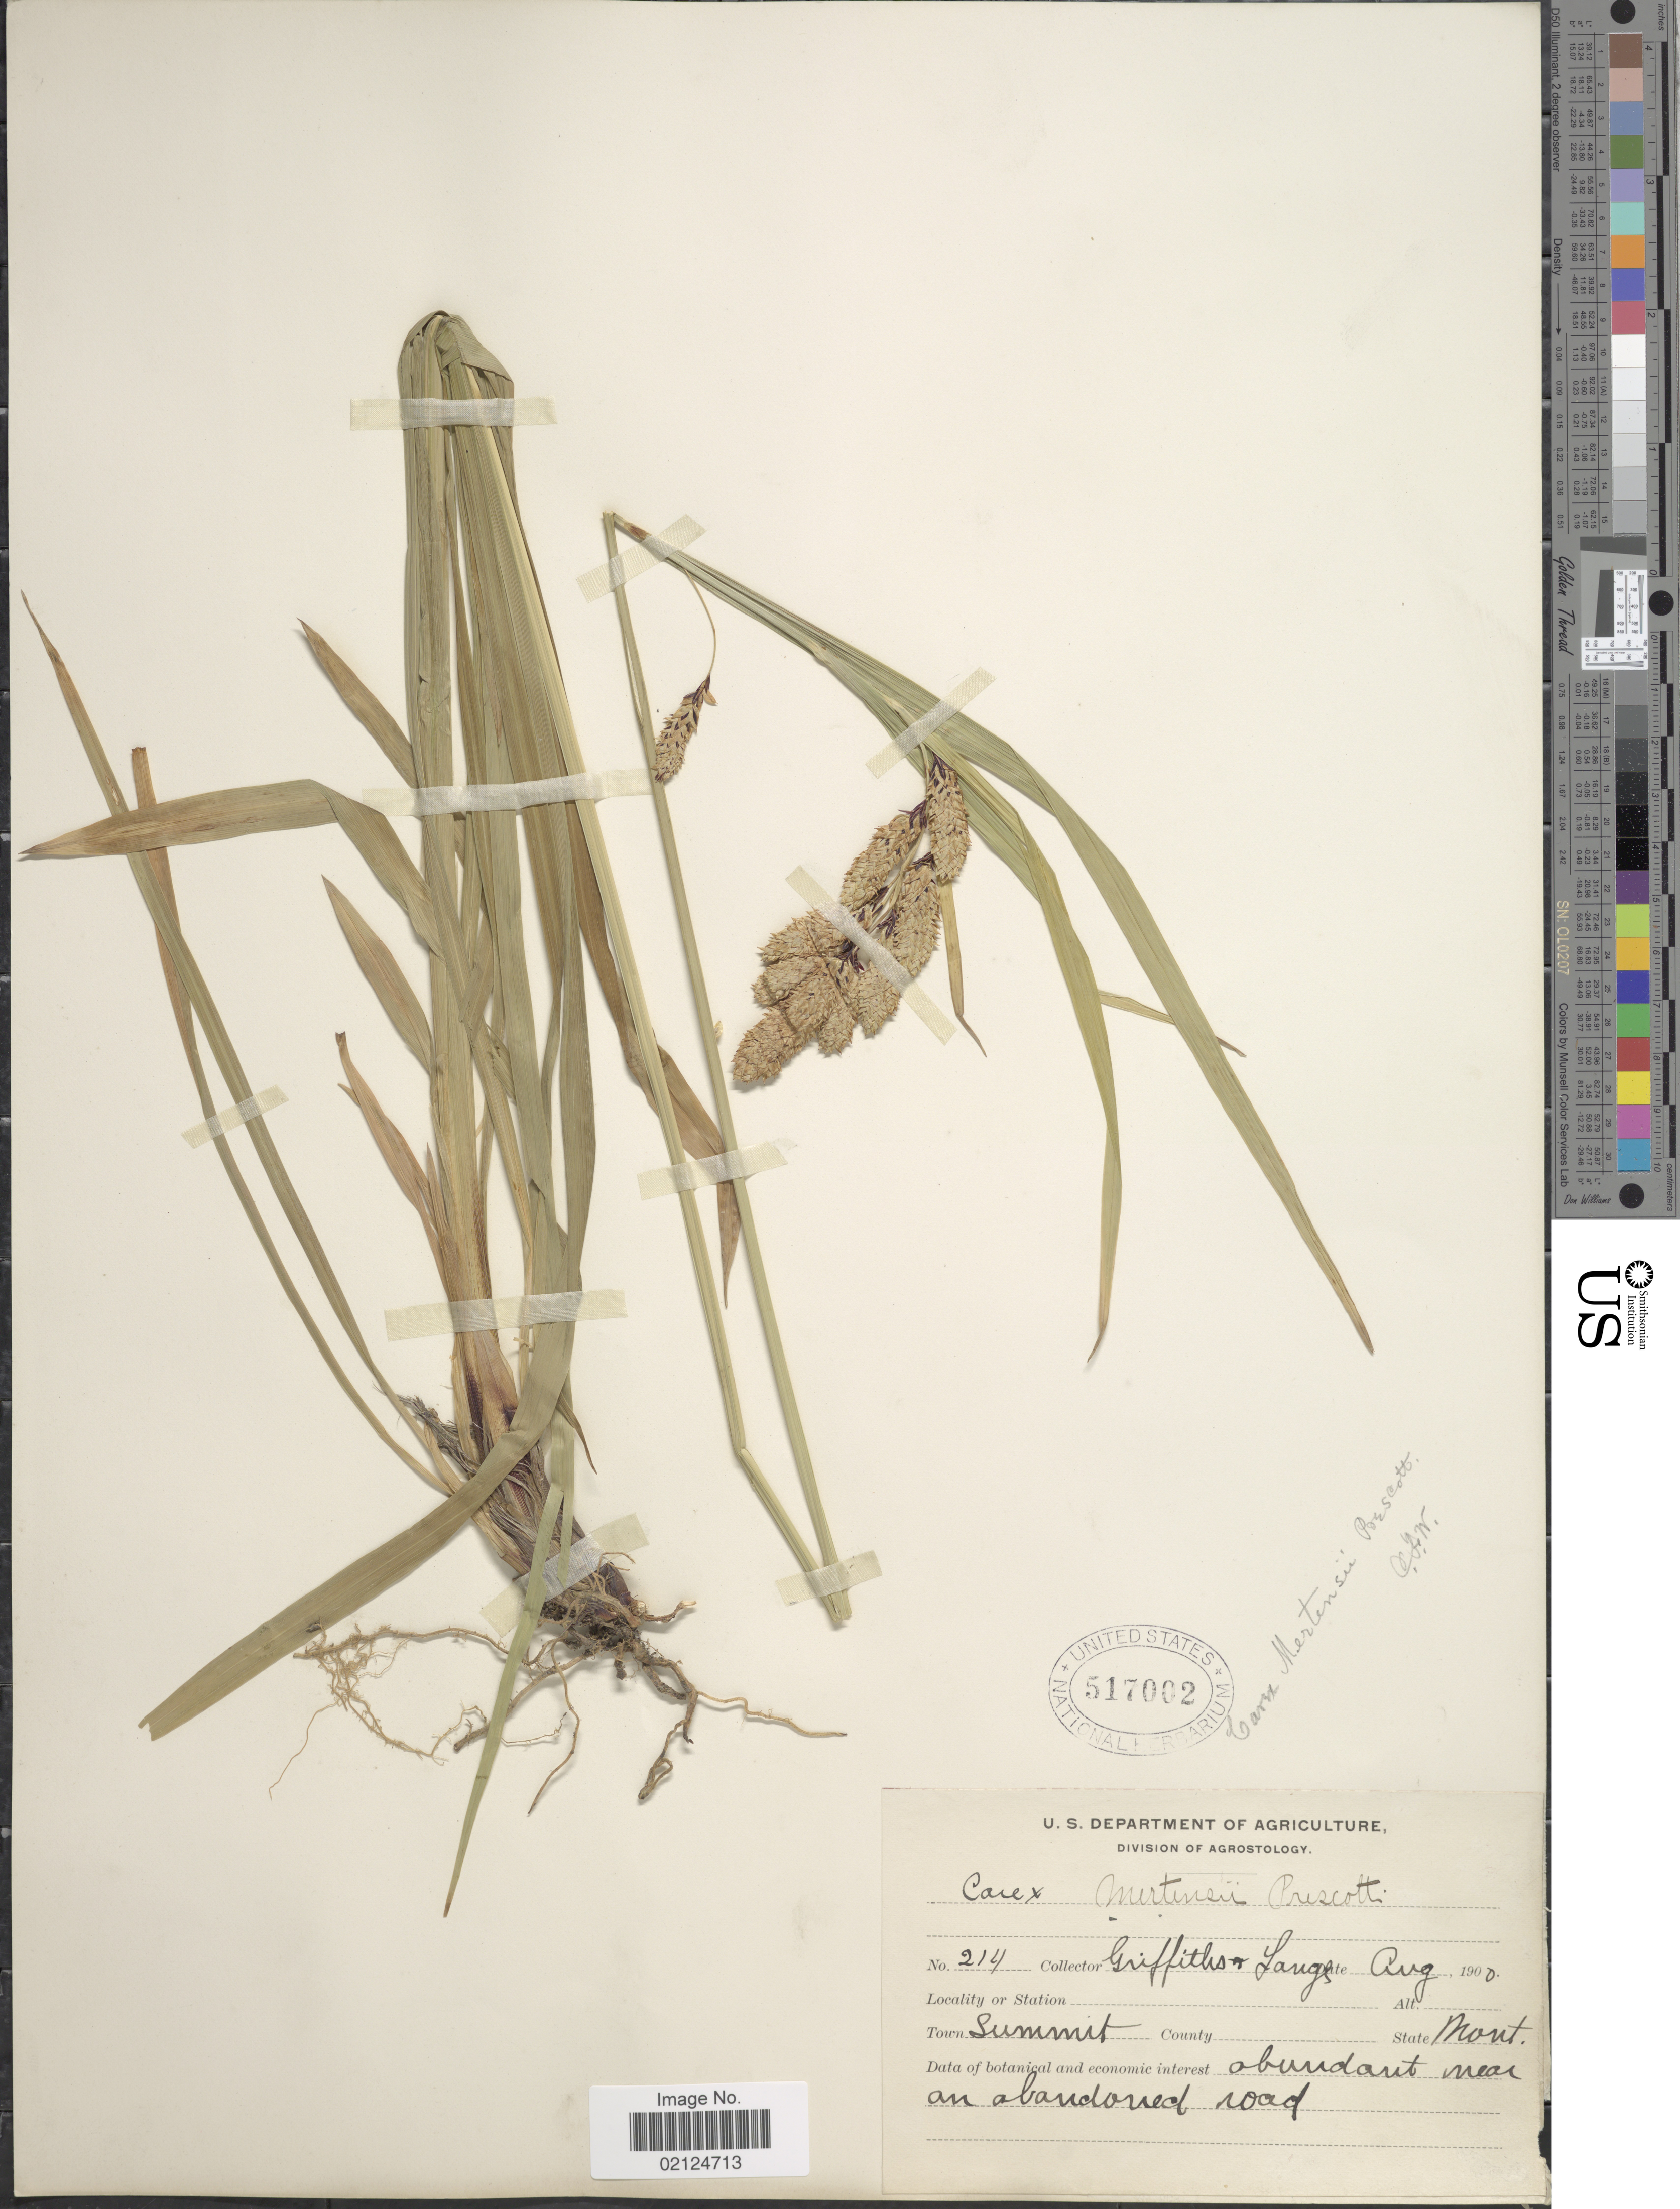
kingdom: Plantae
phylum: Tracheophyta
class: Liliopsida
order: Poales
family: Cyperaceae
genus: Carex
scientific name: Carex mertensii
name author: J.D. Prescott ex Bong.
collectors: -- Griffiths & -- Lange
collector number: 214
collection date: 1900-08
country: United States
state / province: Montana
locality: Town Summit, abundant near an abandoned road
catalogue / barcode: US 517002